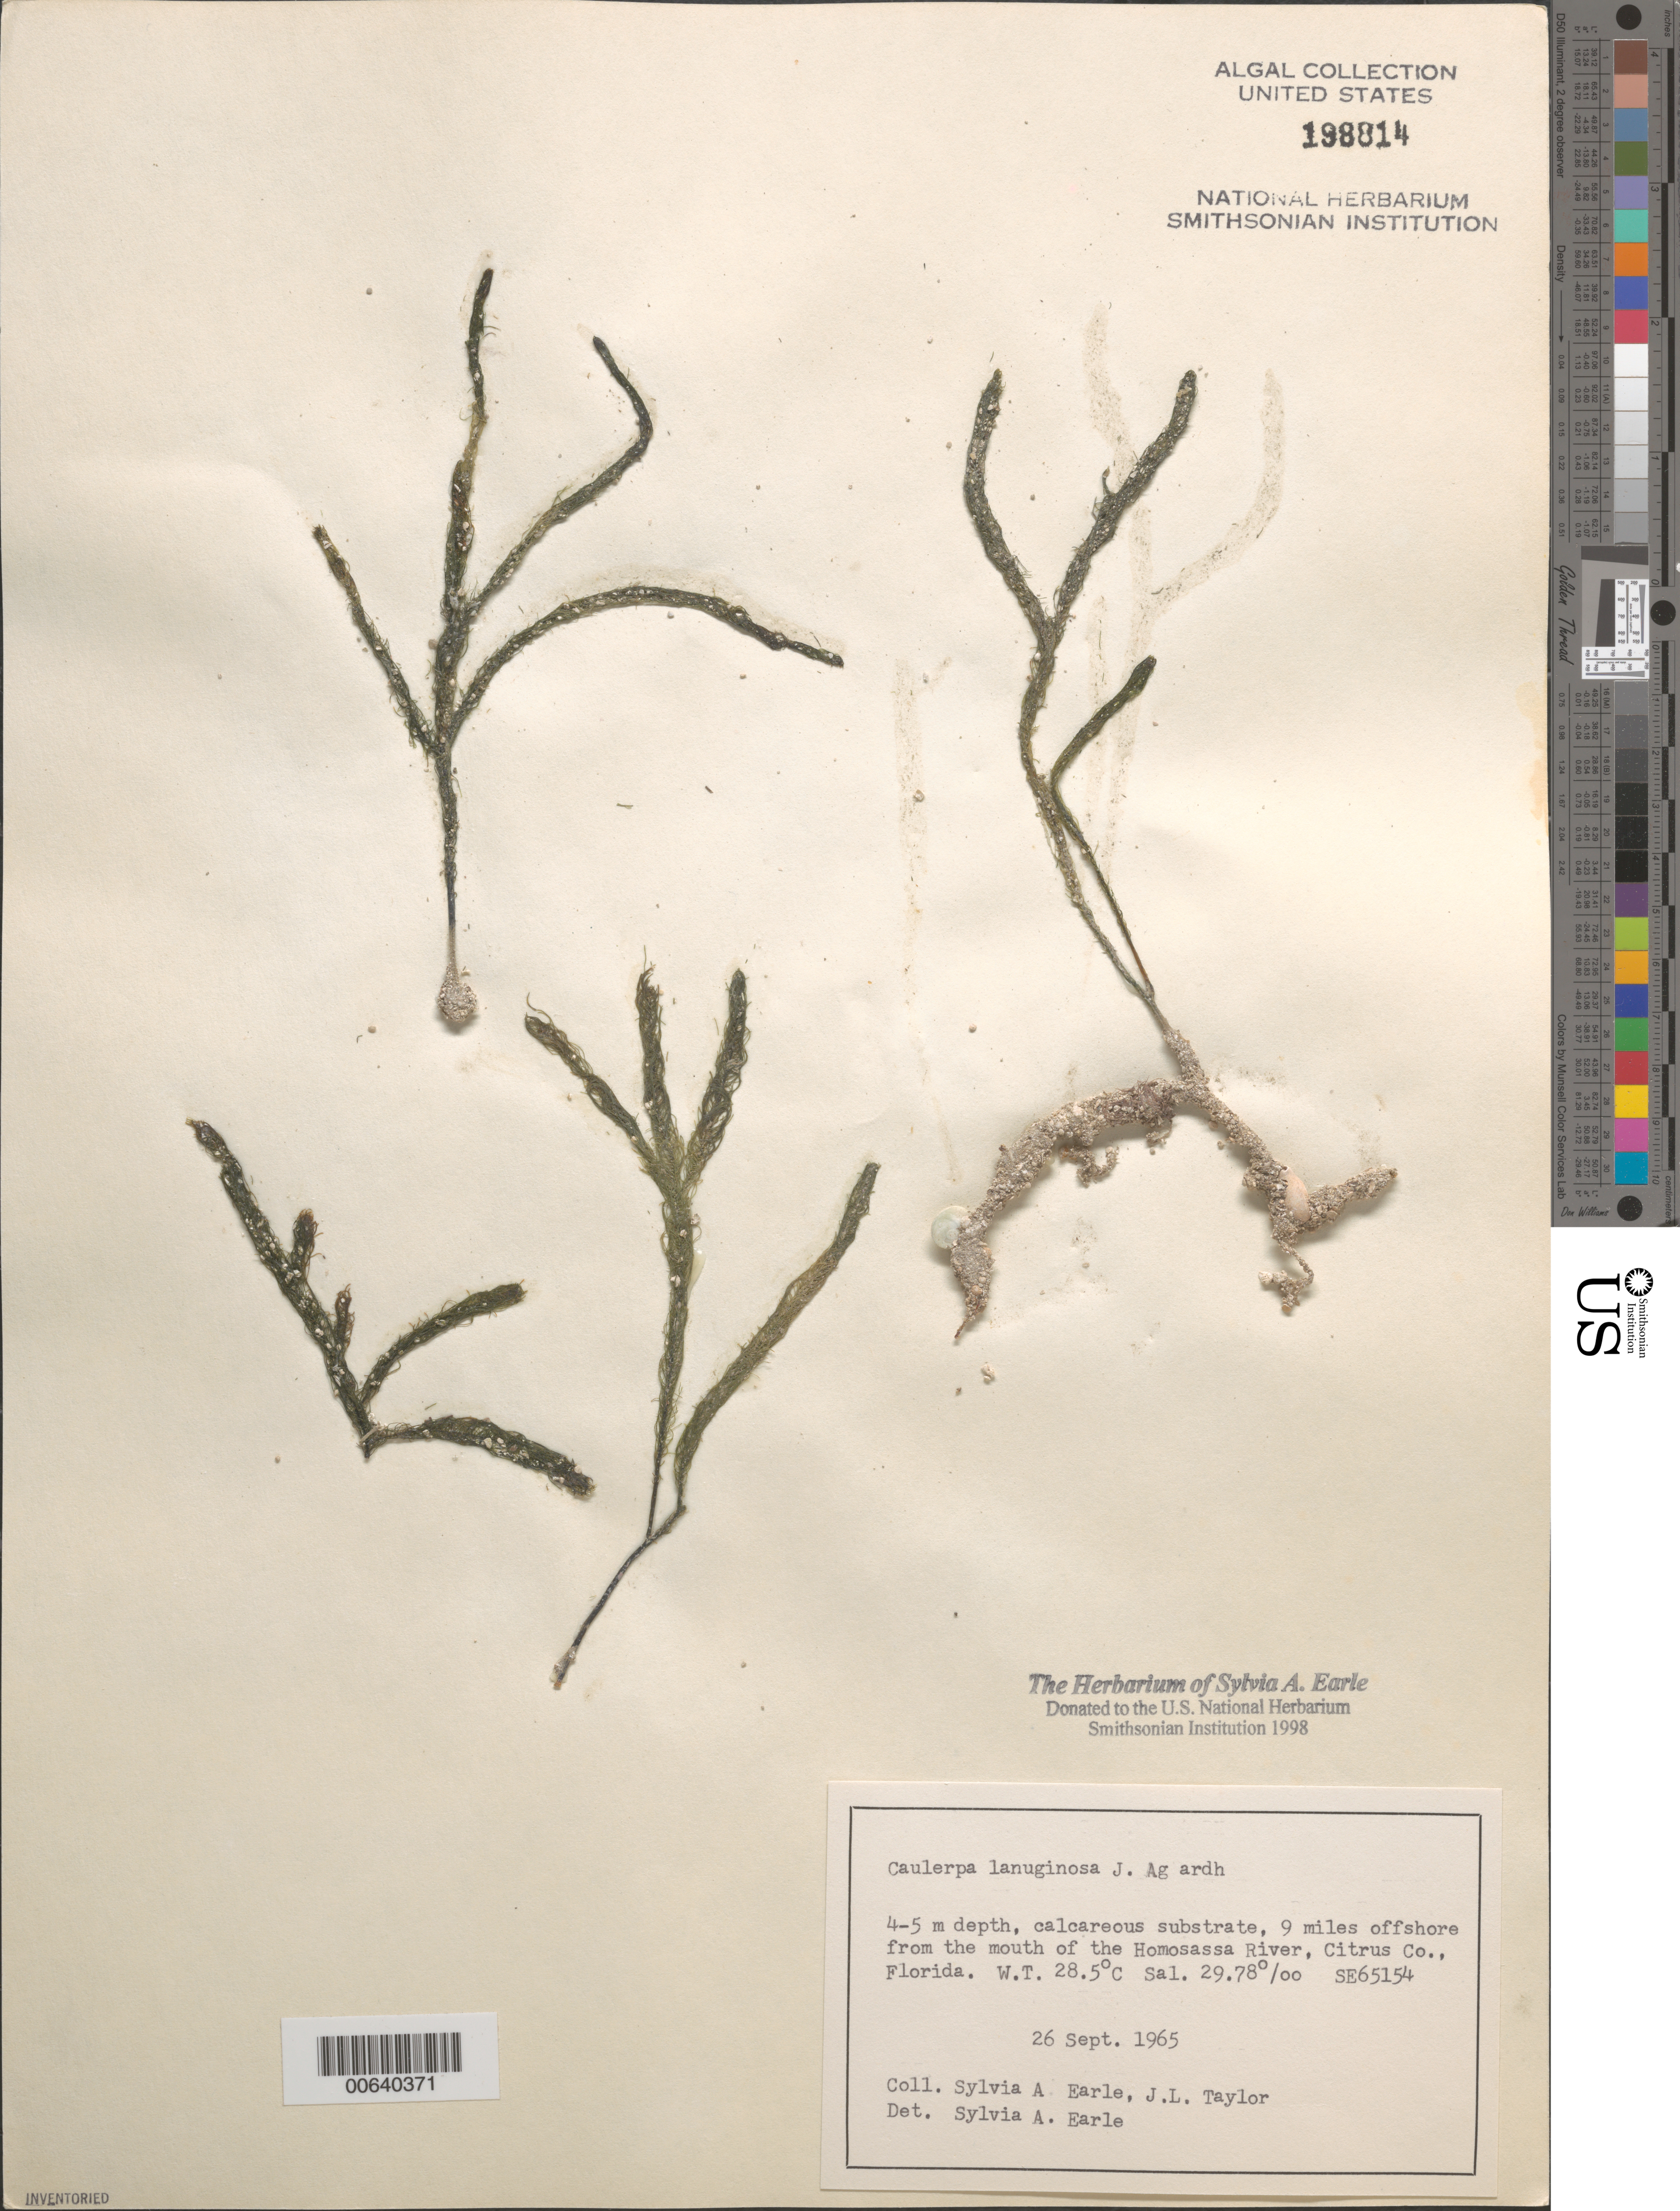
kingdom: Plantae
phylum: Chlorophyta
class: Ulvophyceae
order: Bryopsidales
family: Caulerpaceae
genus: Caulerpa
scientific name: Caulerpa lanuginosa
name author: J. Agardh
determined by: Earle, S. A.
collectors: S. A. Earle & J. L. Taylor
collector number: SE 65154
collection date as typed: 26 Sep 1965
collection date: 1965-09-26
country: United States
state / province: Florida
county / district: Citrus County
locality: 9 miles off Homosassa River mouth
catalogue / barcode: US 198814